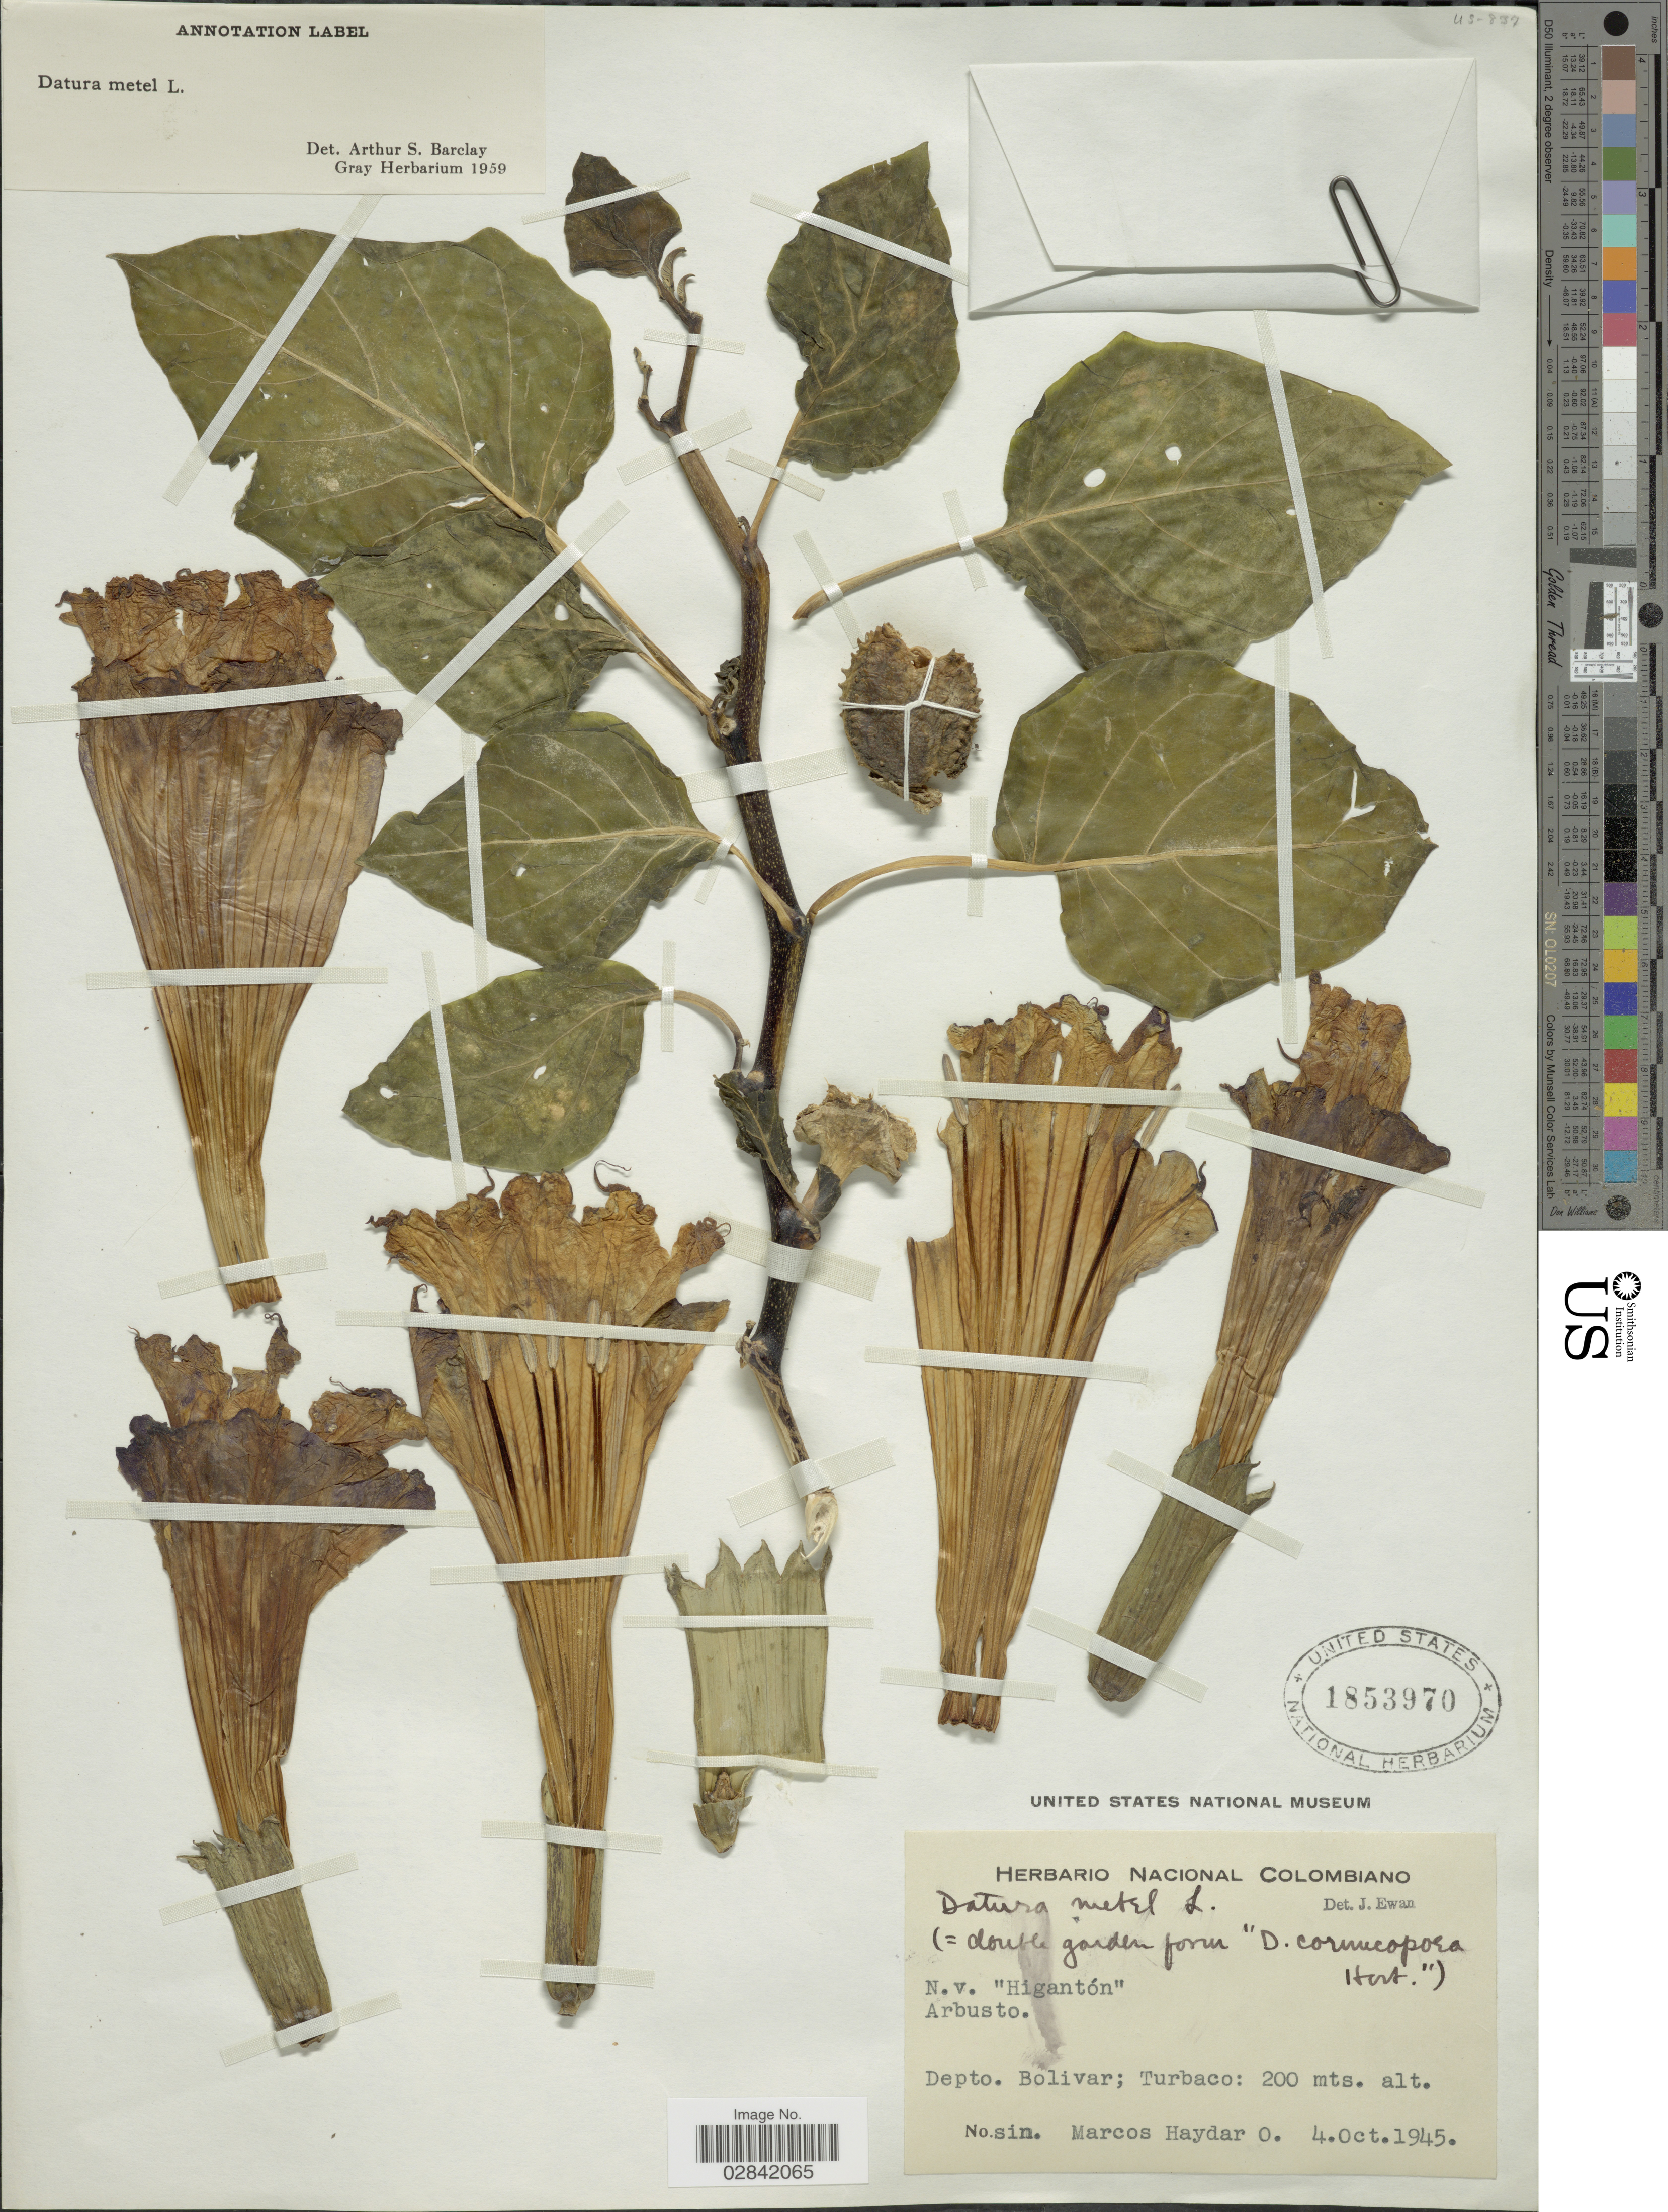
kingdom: Plantae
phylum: Tracheophyta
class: Magnoliopsida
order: Solanales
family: Solanaceae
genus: Datura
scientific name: Datura metel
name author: L.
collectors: M. Haydar O.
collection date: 1945-10-04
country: Colombia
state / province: Bolívar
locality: Depto. Bolivar; Turbaco.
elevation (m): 200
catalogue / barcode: US 1853970